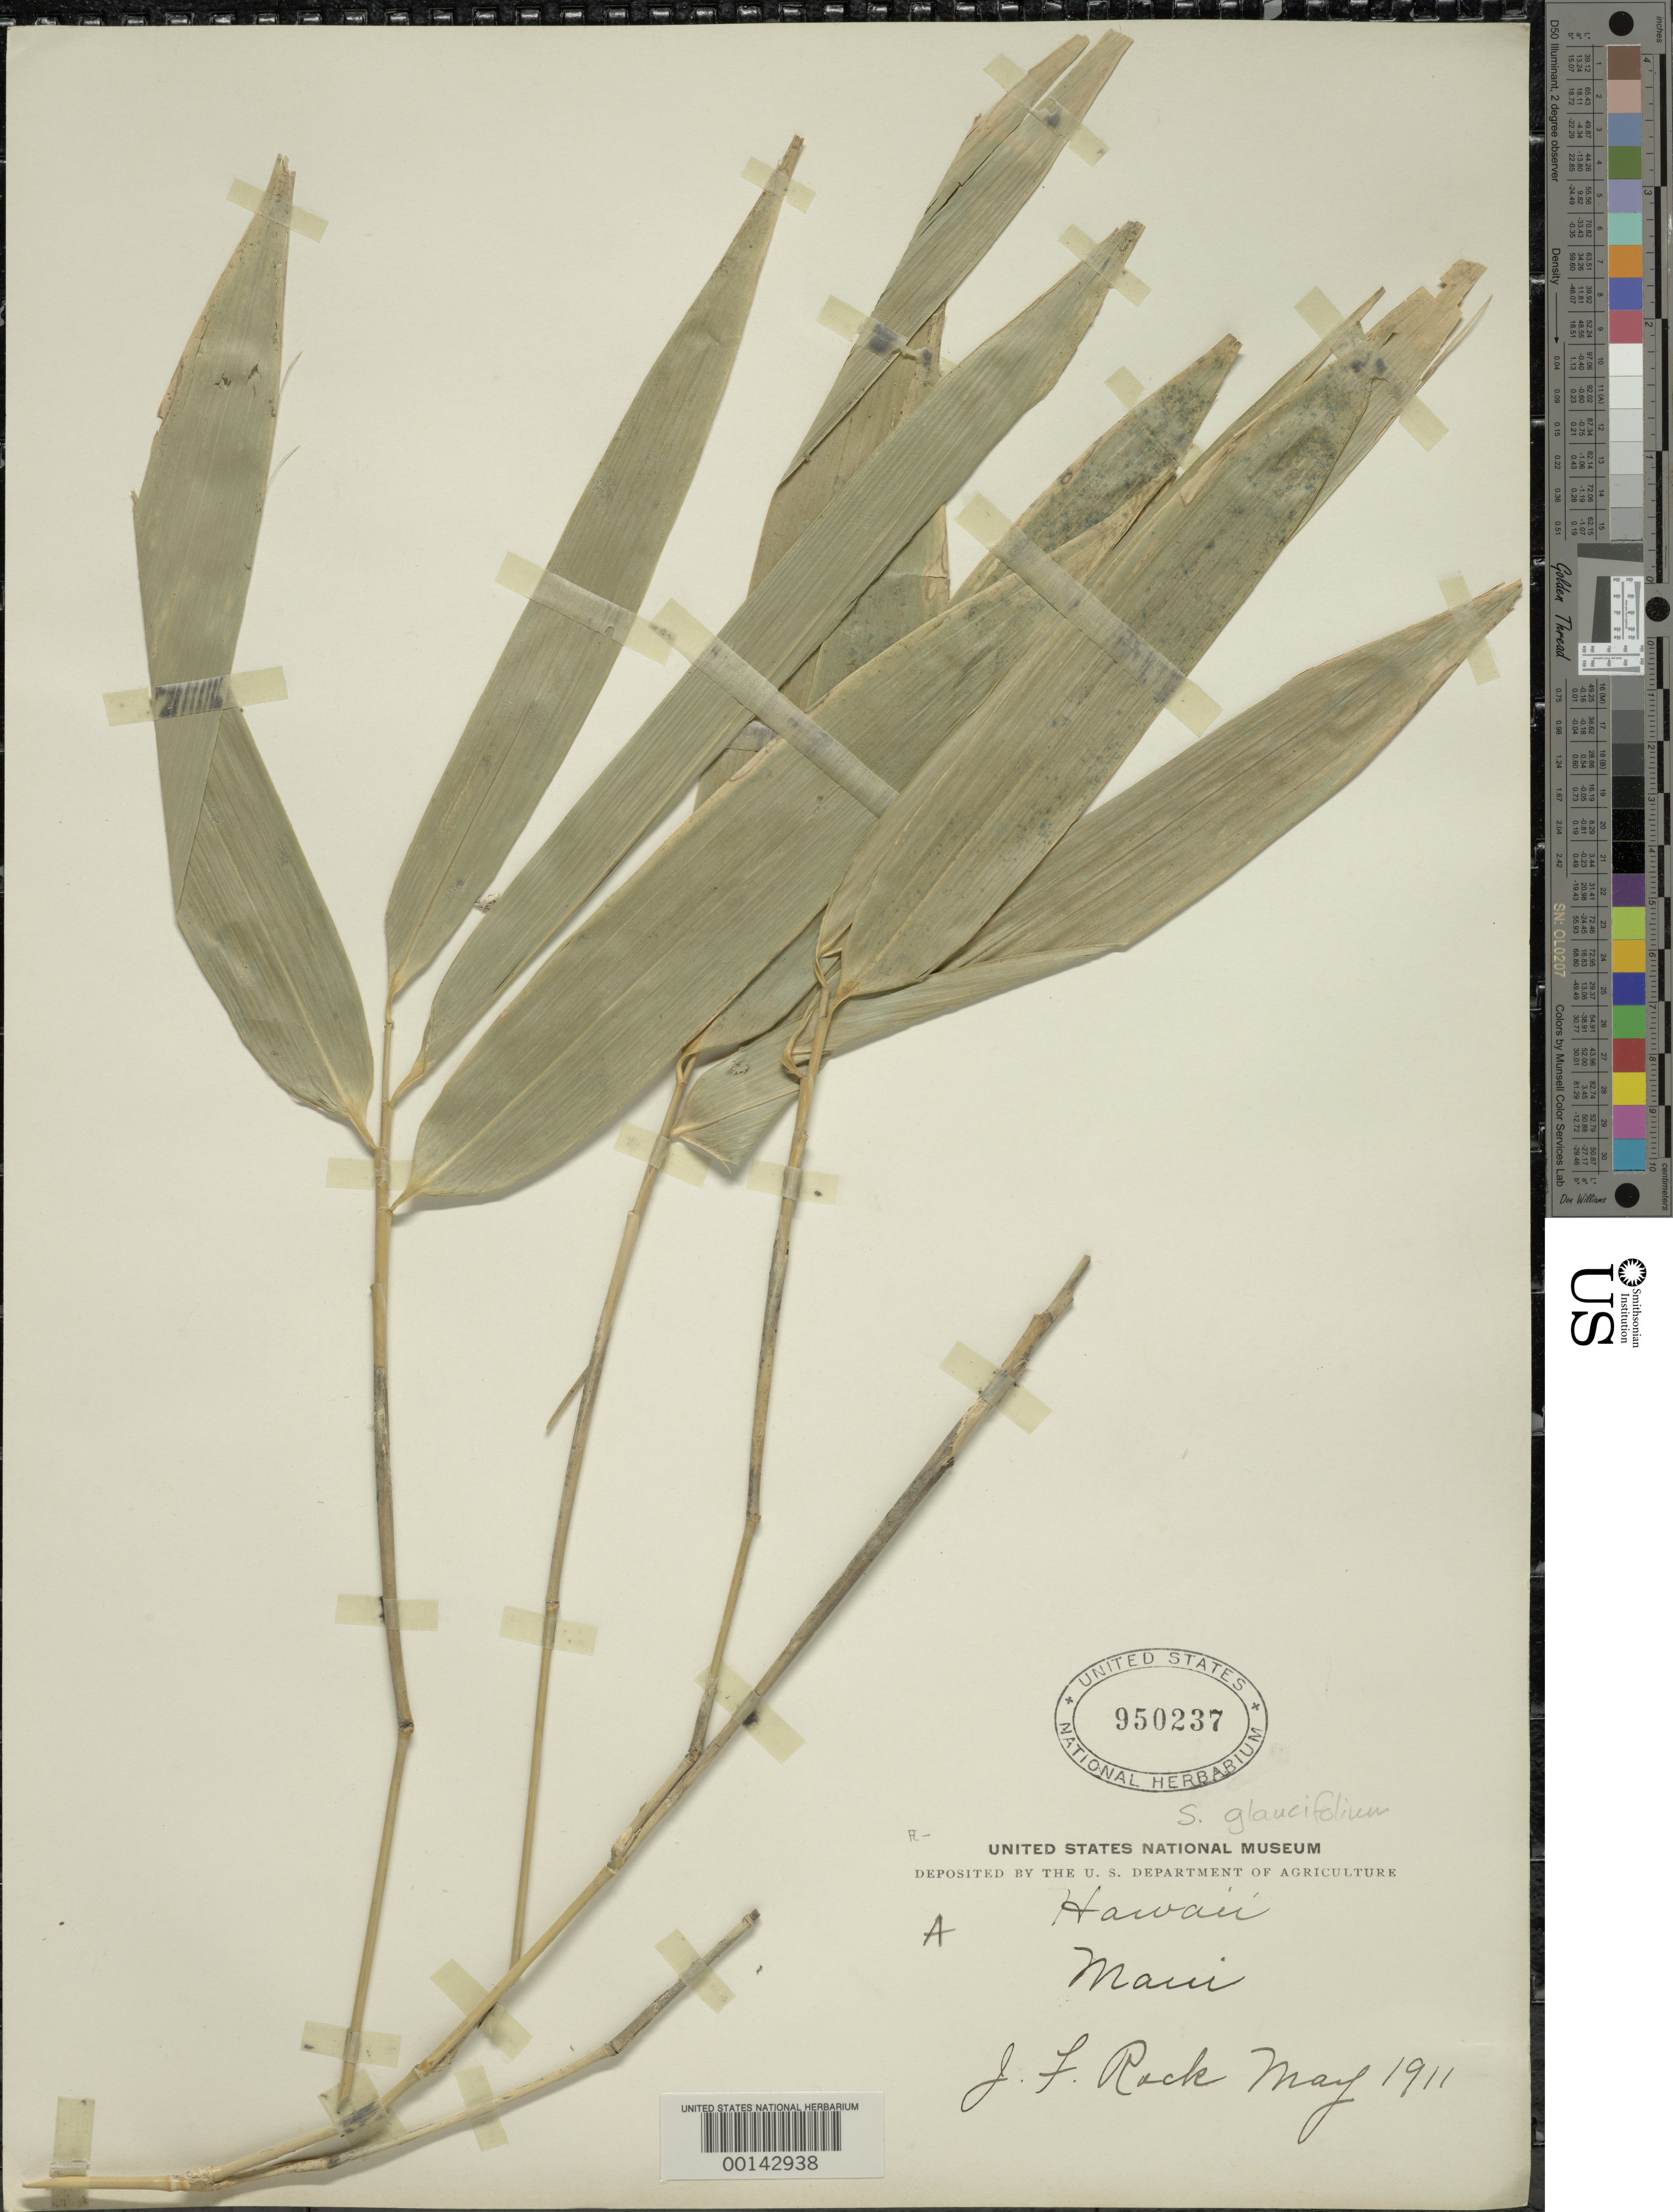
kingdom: Plantae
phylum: Tracheophyta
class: Liliopsida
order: Poales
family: Poaceae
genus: Schizostachyum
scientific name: Schizostachyum glaucifolium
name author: (Rupr.) Munro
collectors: J. F. Rock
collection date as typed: May 1911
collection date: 1911-05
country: United States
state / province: Hawaii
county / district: Maui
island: Maui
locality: Maui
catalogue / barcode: US 950237